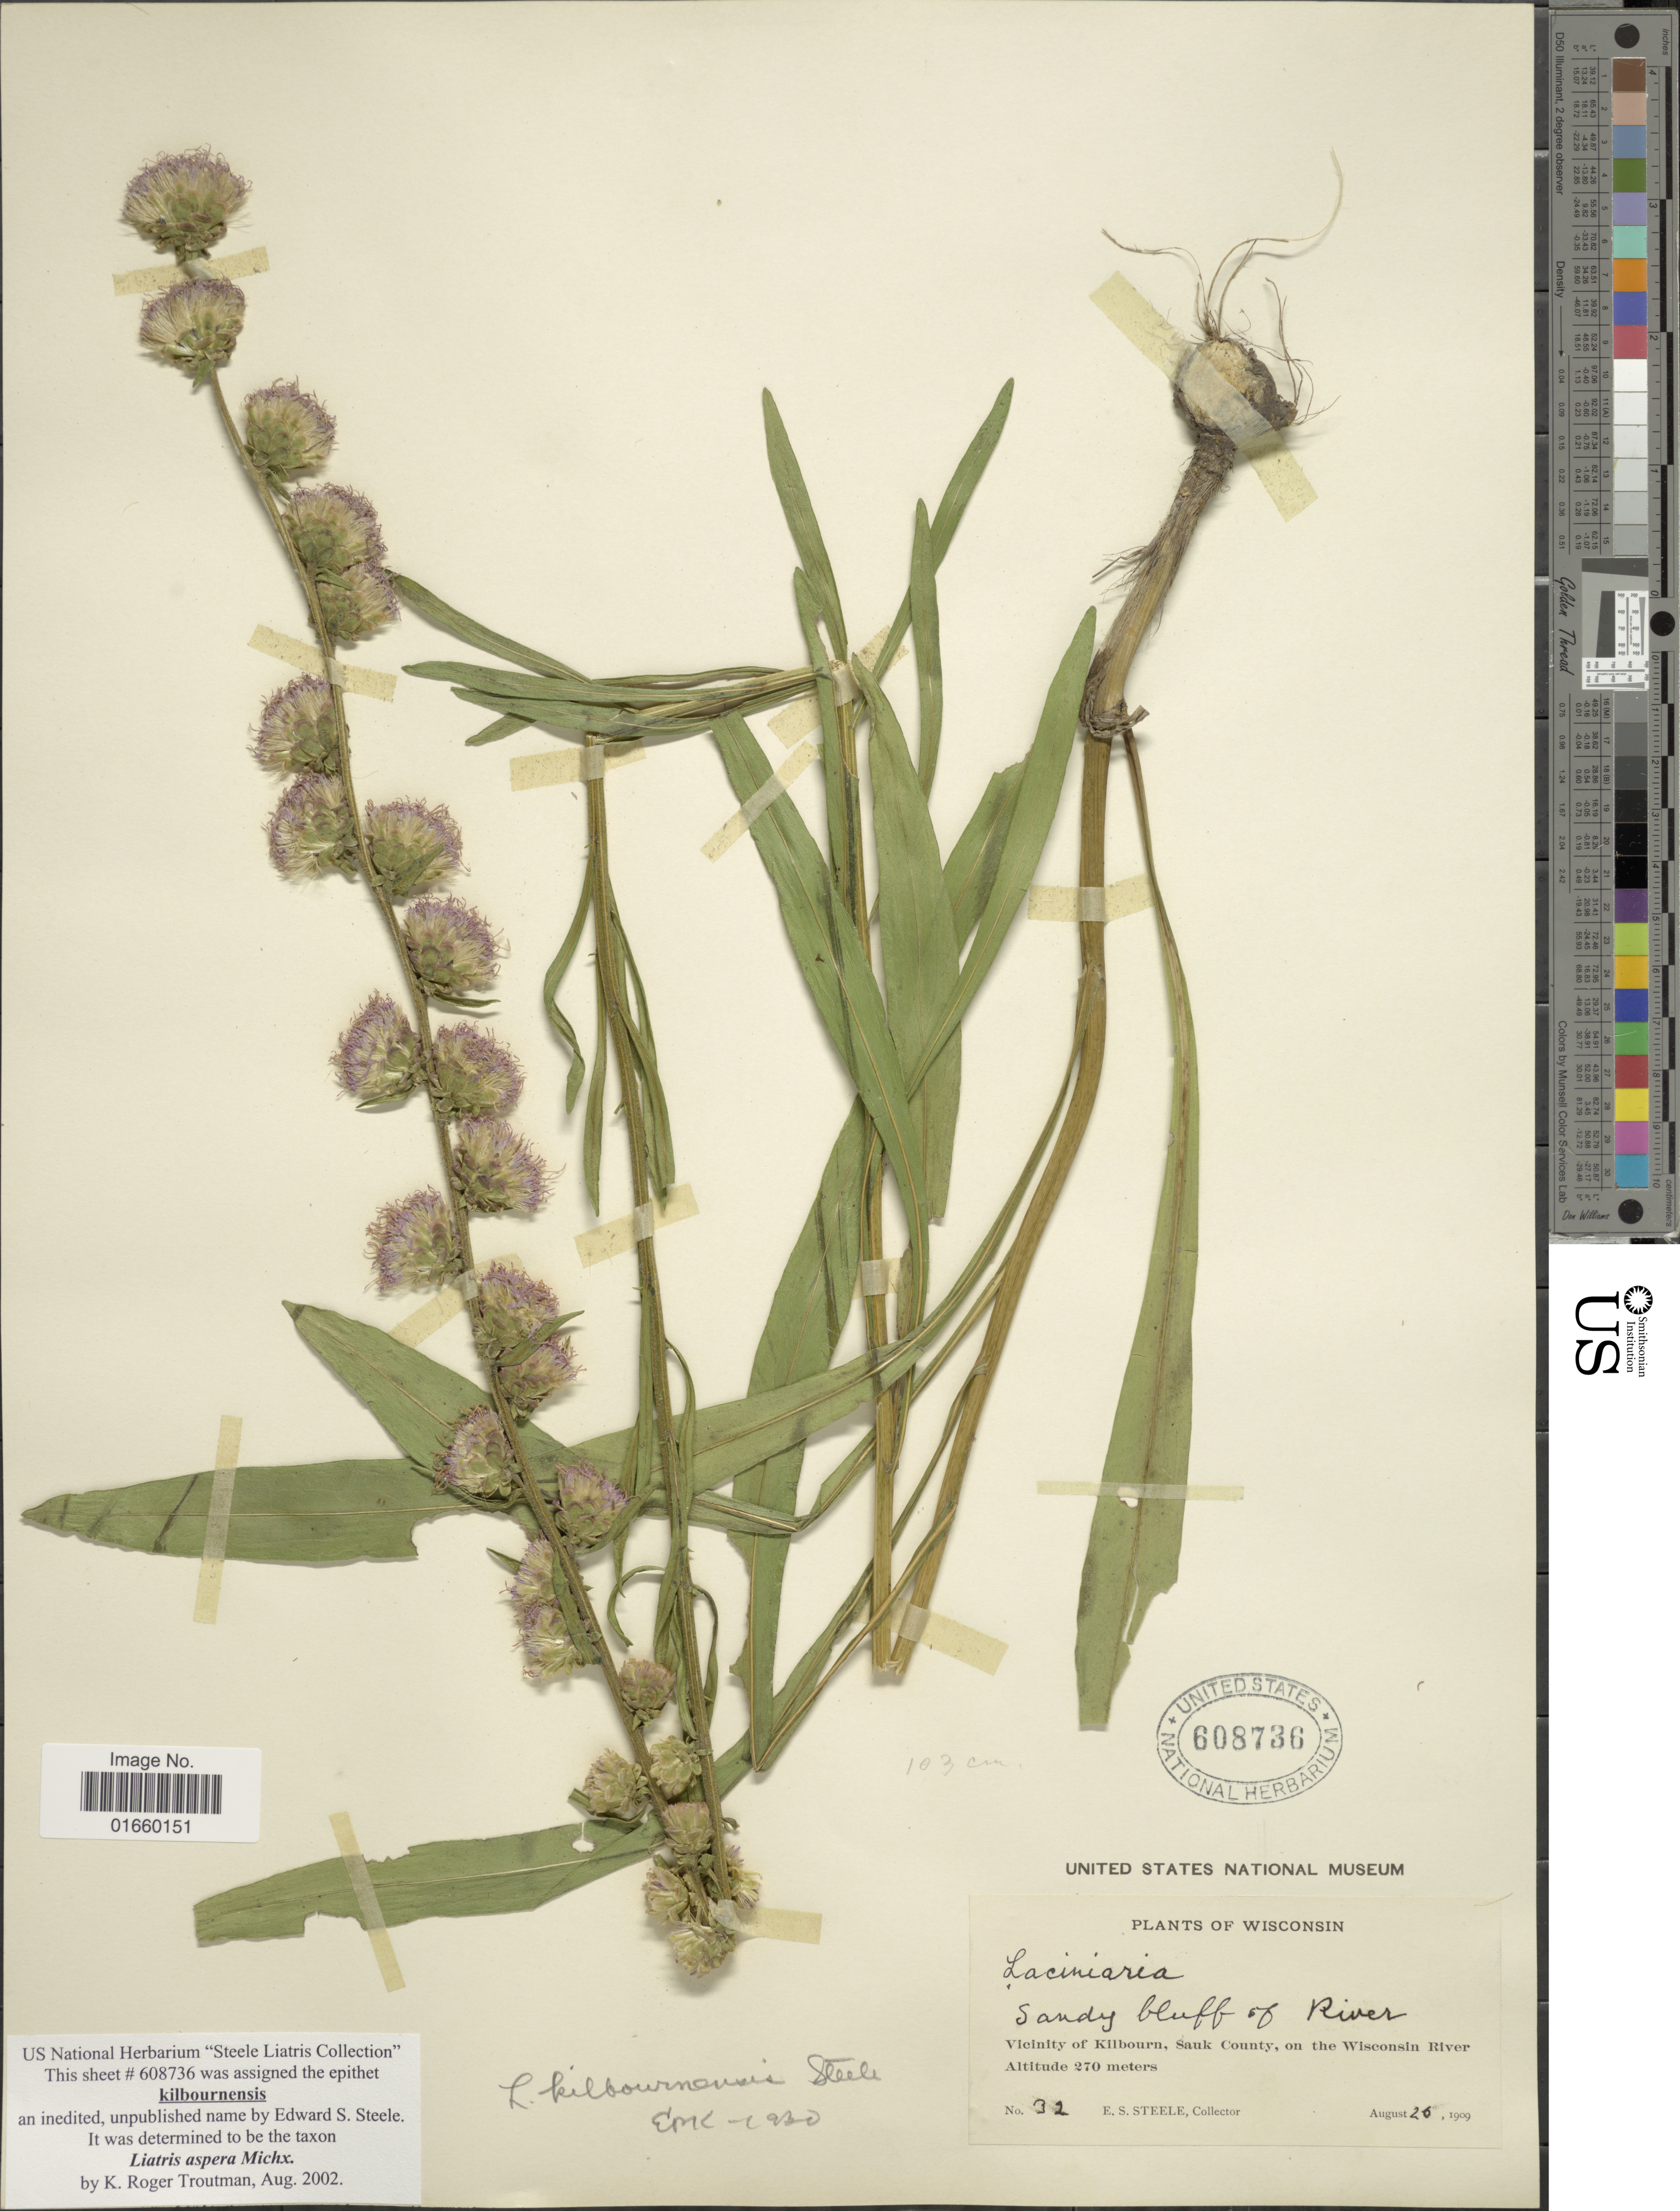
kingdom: Plantae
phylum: Tracheophyta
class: Magnoliopsida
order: Asterales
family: Asteraceae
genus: Liatris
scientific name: Liatris aspera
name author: Michx.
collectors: E. Steele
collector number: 32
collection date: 1909-08-20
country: United States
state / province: Wisconsin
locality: Sandy bluff of River, Vicinity of Kilbourn, Sauk County, on the Wisconsin River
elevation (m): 270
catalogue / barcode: US 608736